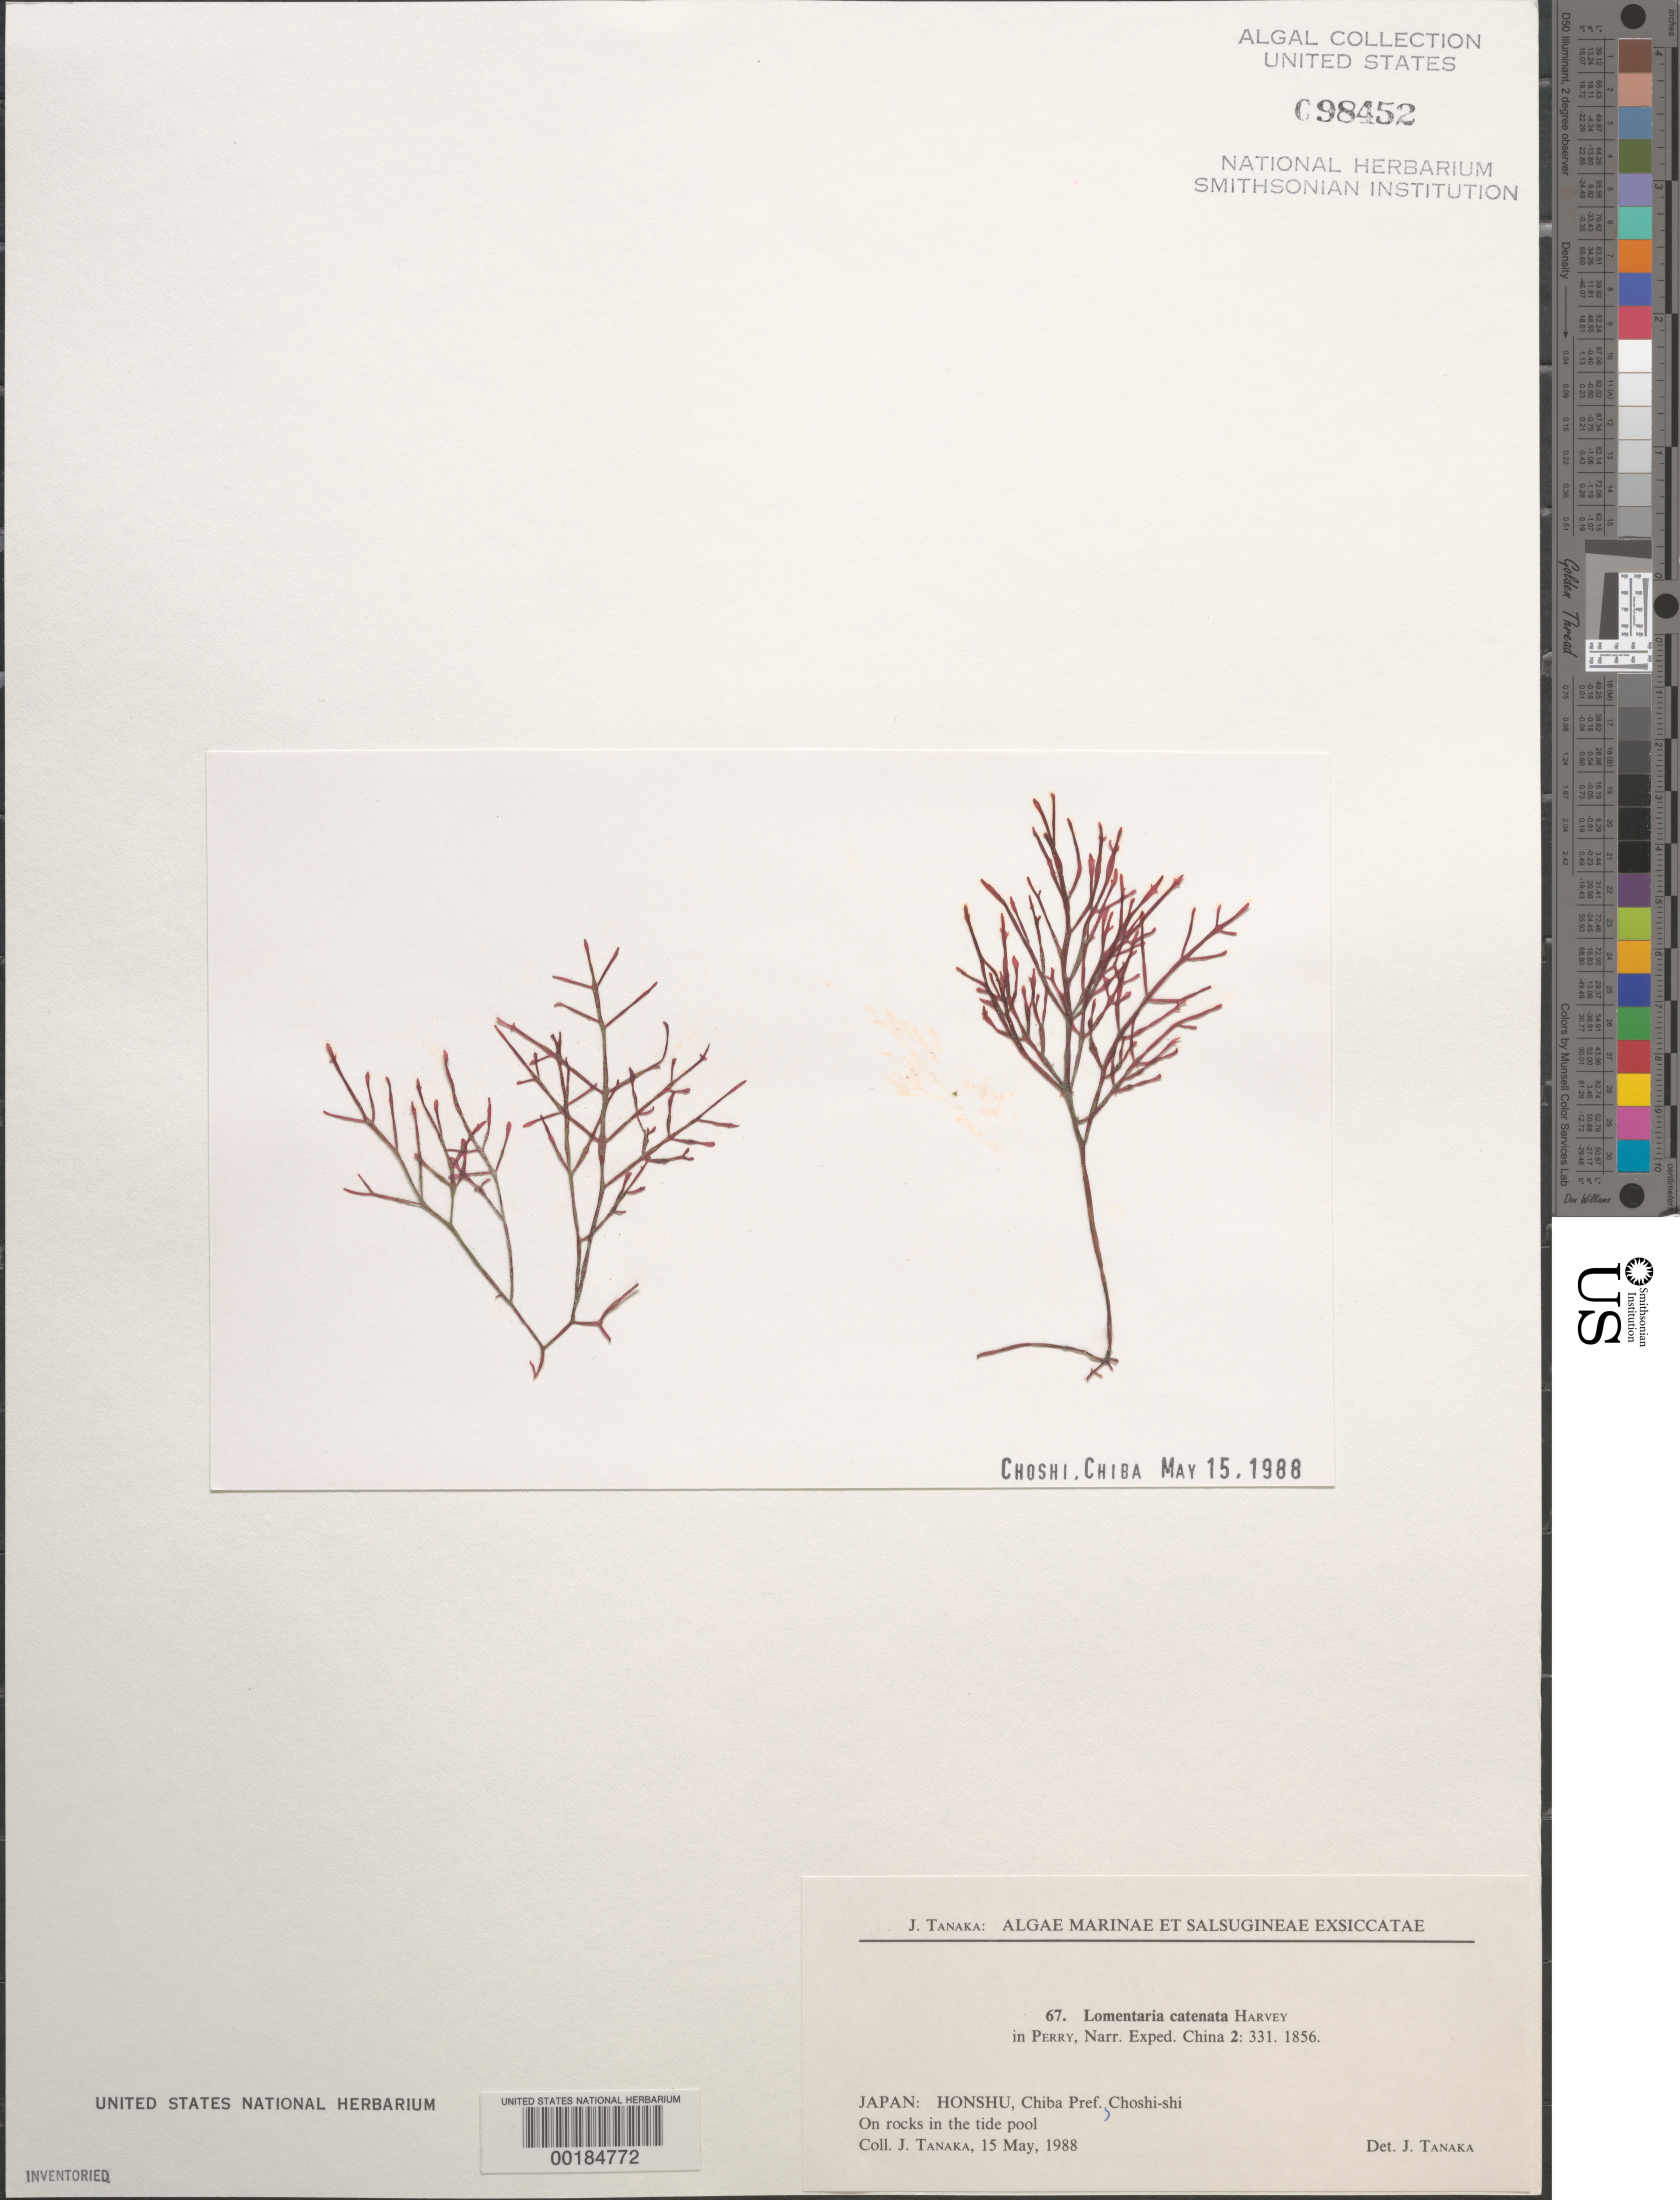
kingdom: Plantae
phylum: Rhodophyta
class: Florideophyceae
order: Rhodymeniales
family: Lomentariaceae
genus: Fushitsunagia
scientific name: Fushitsunagia catenata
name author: (Harv.) Filloramo & G.W. Saunders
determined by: Algae name updating Project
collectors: J. Tanaka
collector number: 67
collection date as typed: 15 May 1988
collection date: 1988-05-15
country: Japan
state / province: Tiba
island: Honshu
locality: Choshi-shi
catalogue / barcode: US 98452